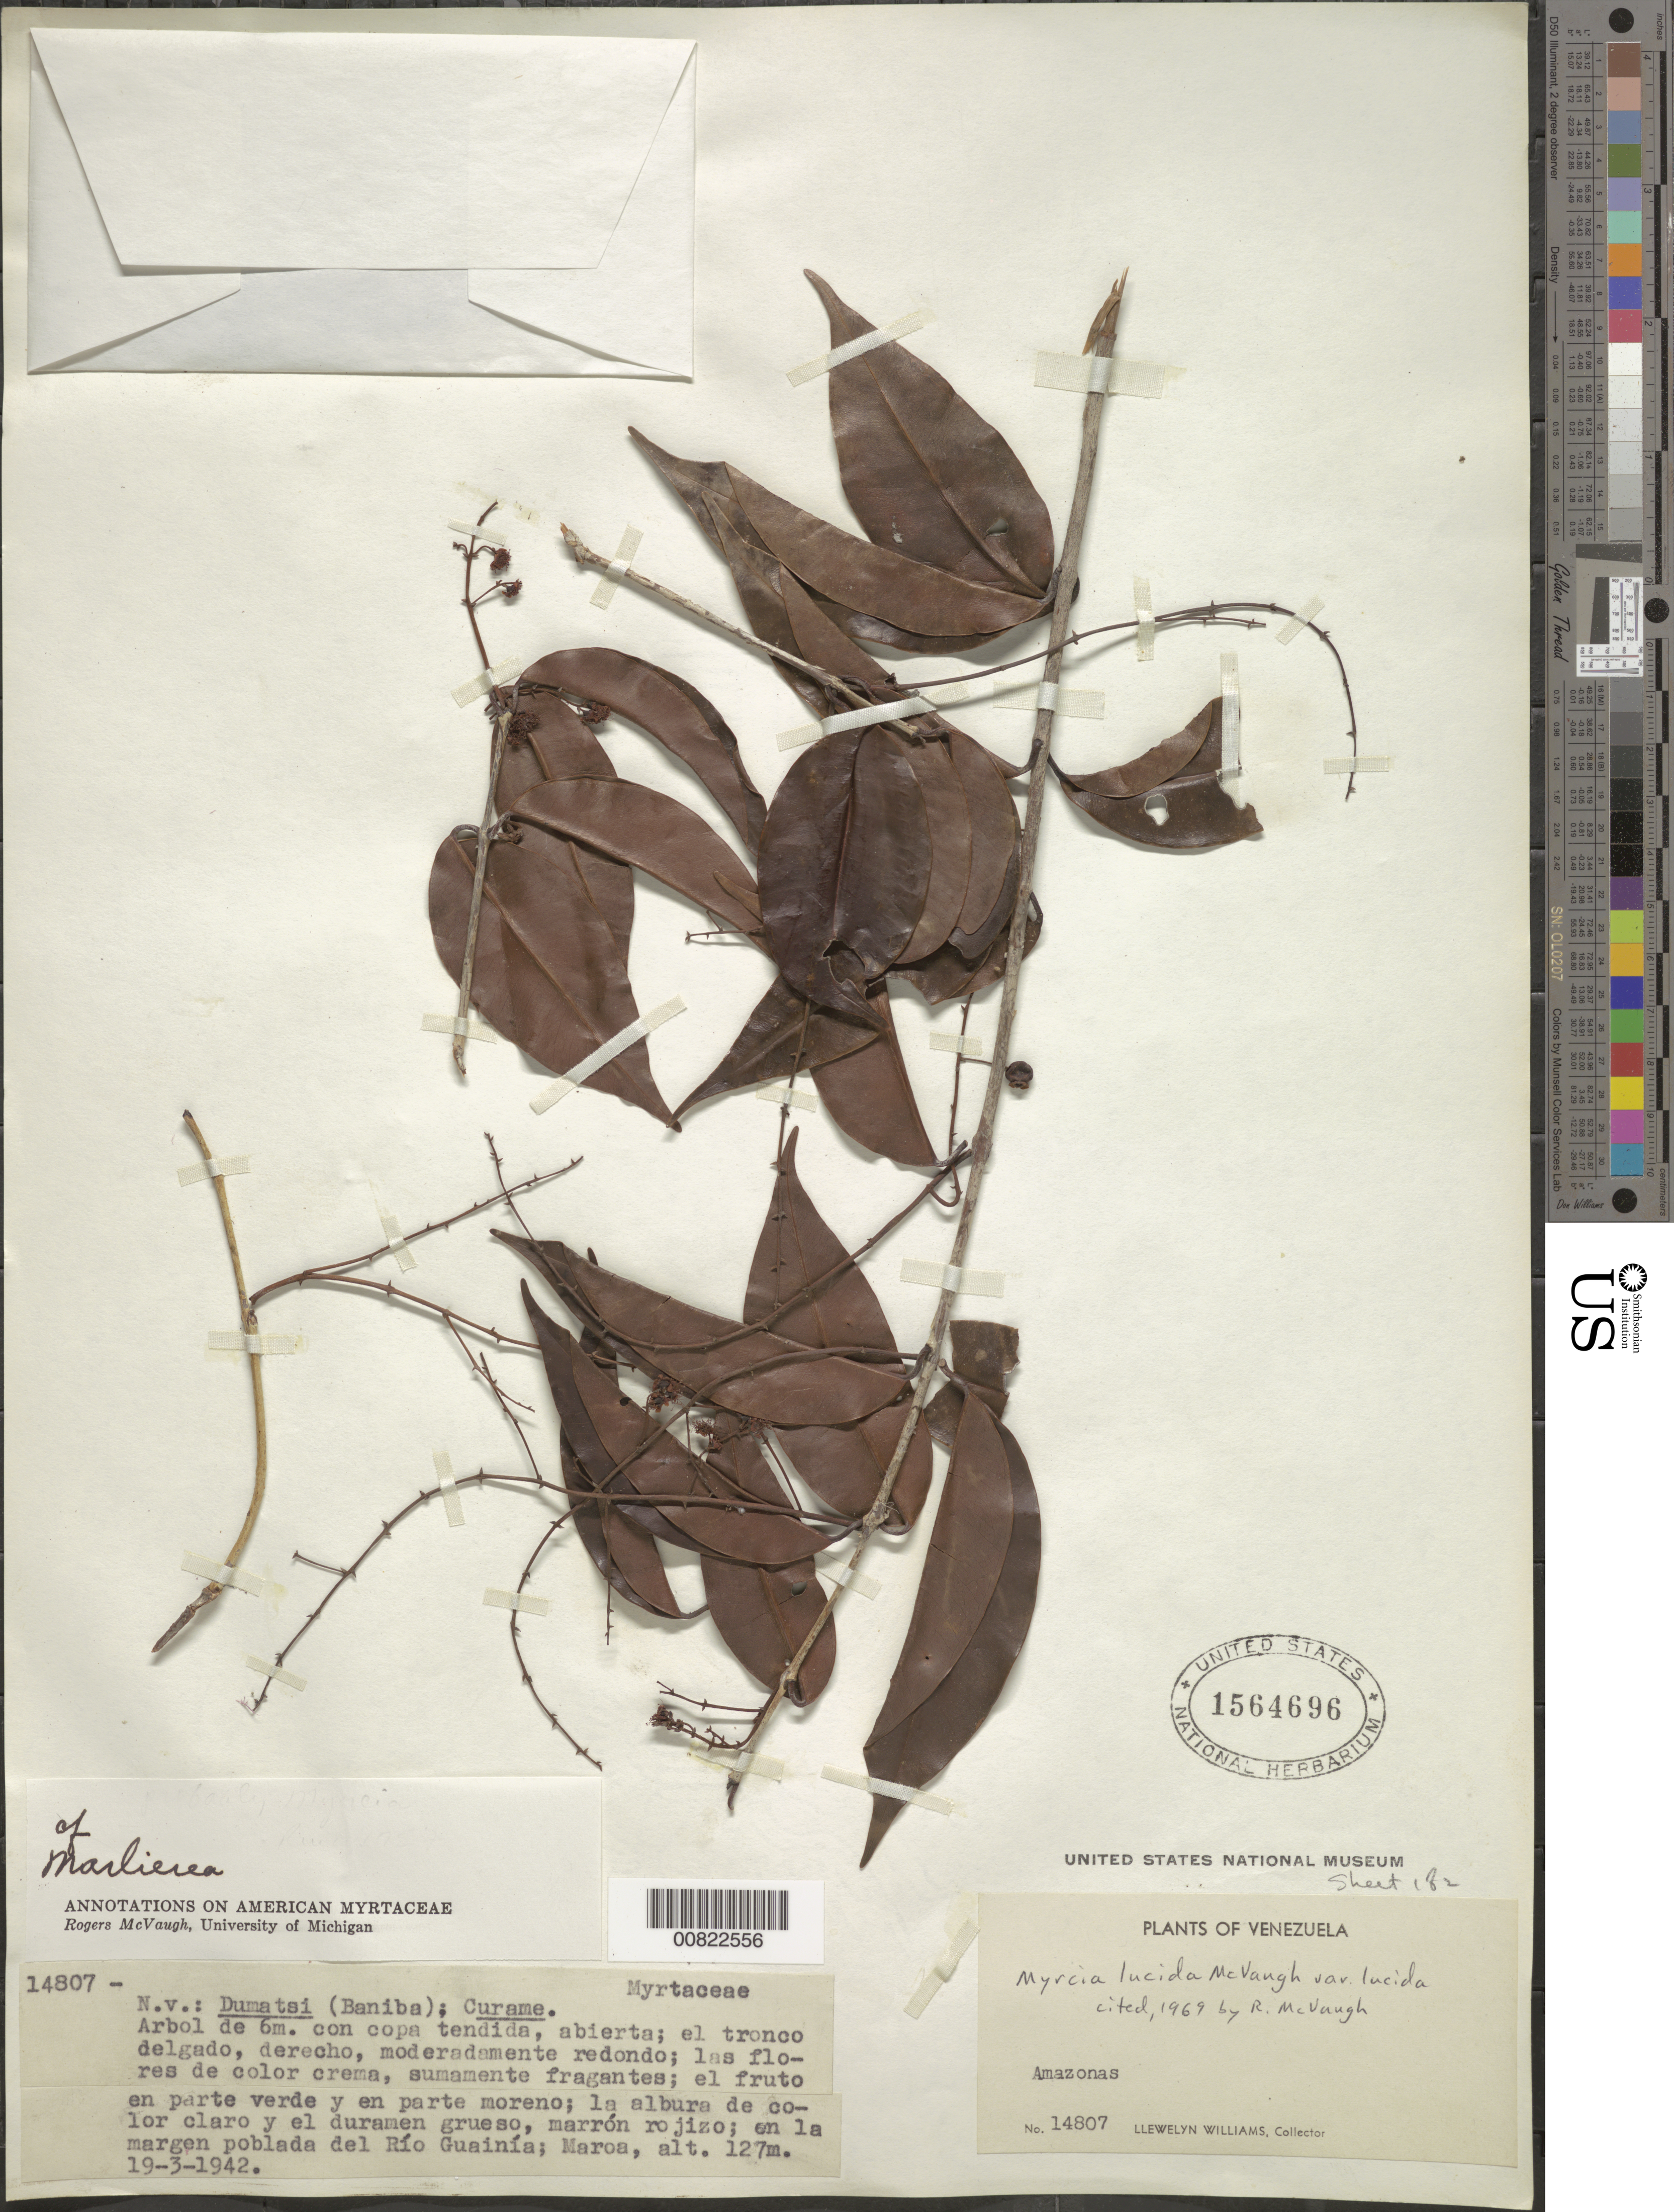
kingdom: Plantae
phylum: Tracheophyta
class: Magnoliopsida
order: Myrtales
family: Myrtaceae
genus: Myrcia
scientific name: Myrcia lucida var. lucida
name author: McVaugh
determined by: McVaugh, R.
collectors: Ll. Williams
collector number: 14807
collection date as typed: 19-Mar-42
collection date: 1942-03-19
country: Venezuela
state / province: Amazonas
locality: Maroa, Río Guainía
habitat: Margen poblada del rio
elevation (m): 127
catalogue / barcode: US 1564696